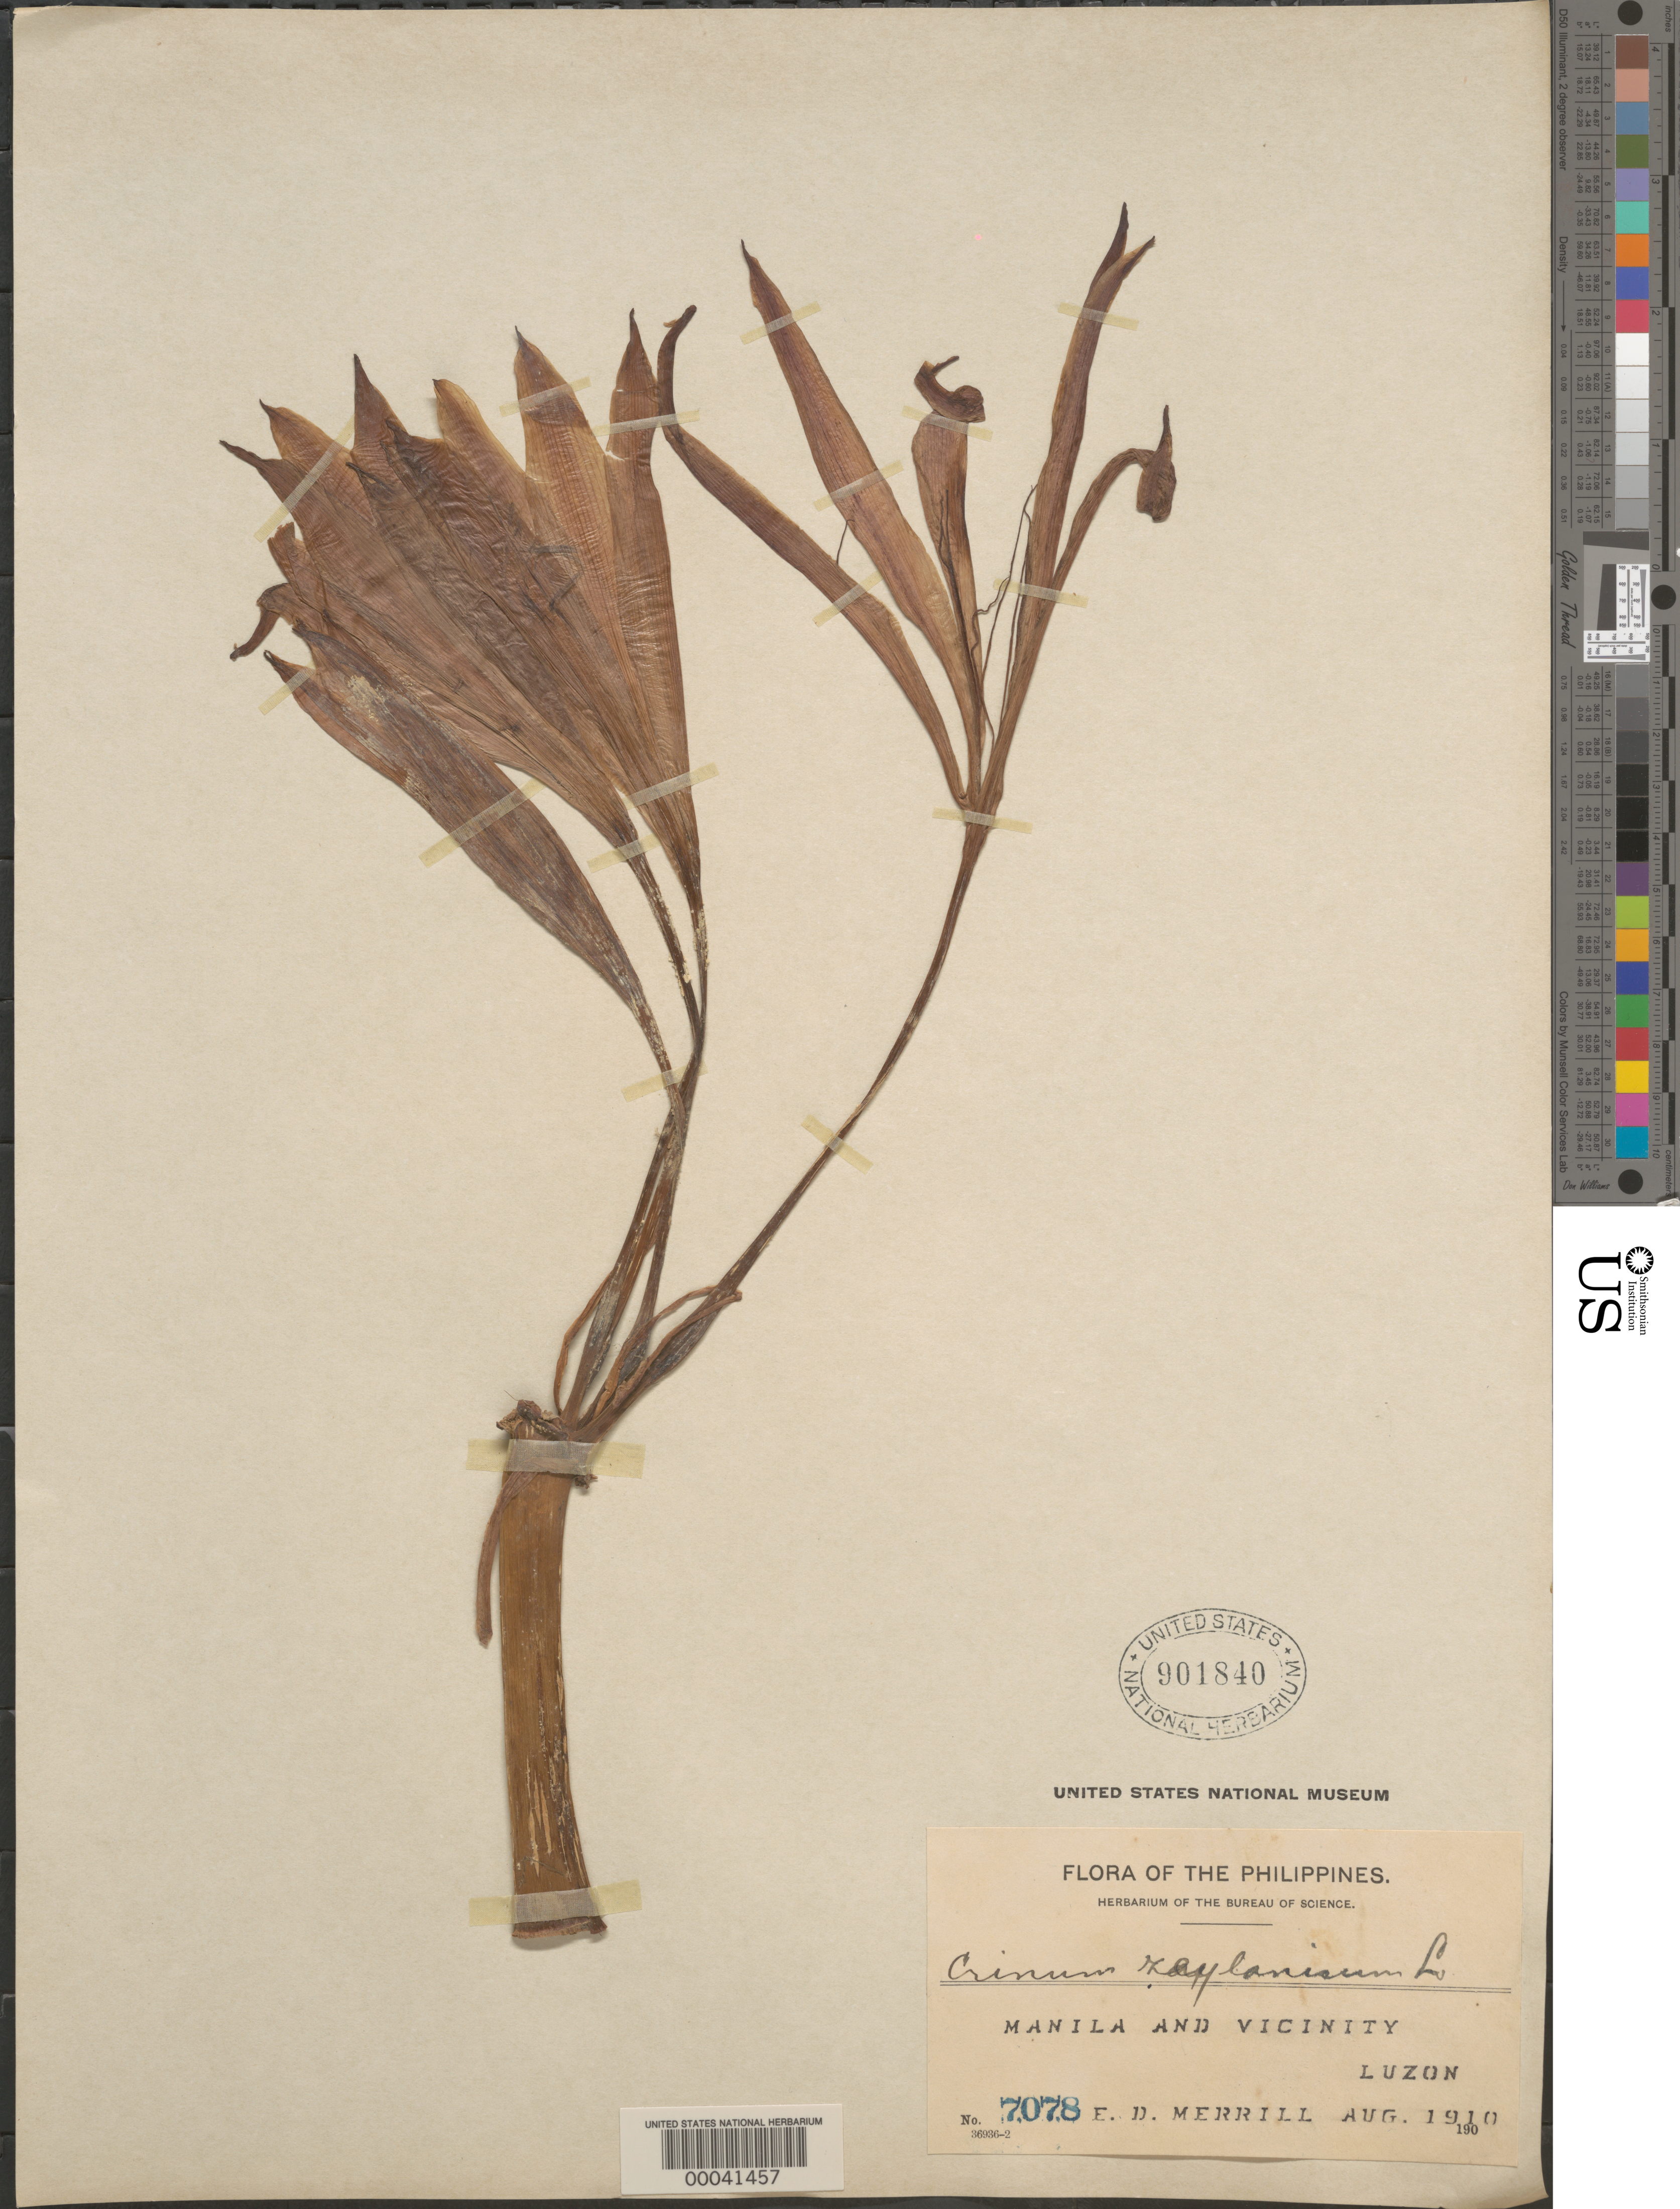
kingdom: Plantae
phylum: Tracheophyta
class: Liliopsida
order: Asparagales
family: Amaryllidaceae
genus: Crinum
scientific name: Crinum zeylanicum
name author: (L.) L.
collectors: E. D. Merrill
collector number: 7078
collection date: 1910-08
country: Philippines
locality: Manila and vicinity. Luzon.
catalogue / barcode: US 901840